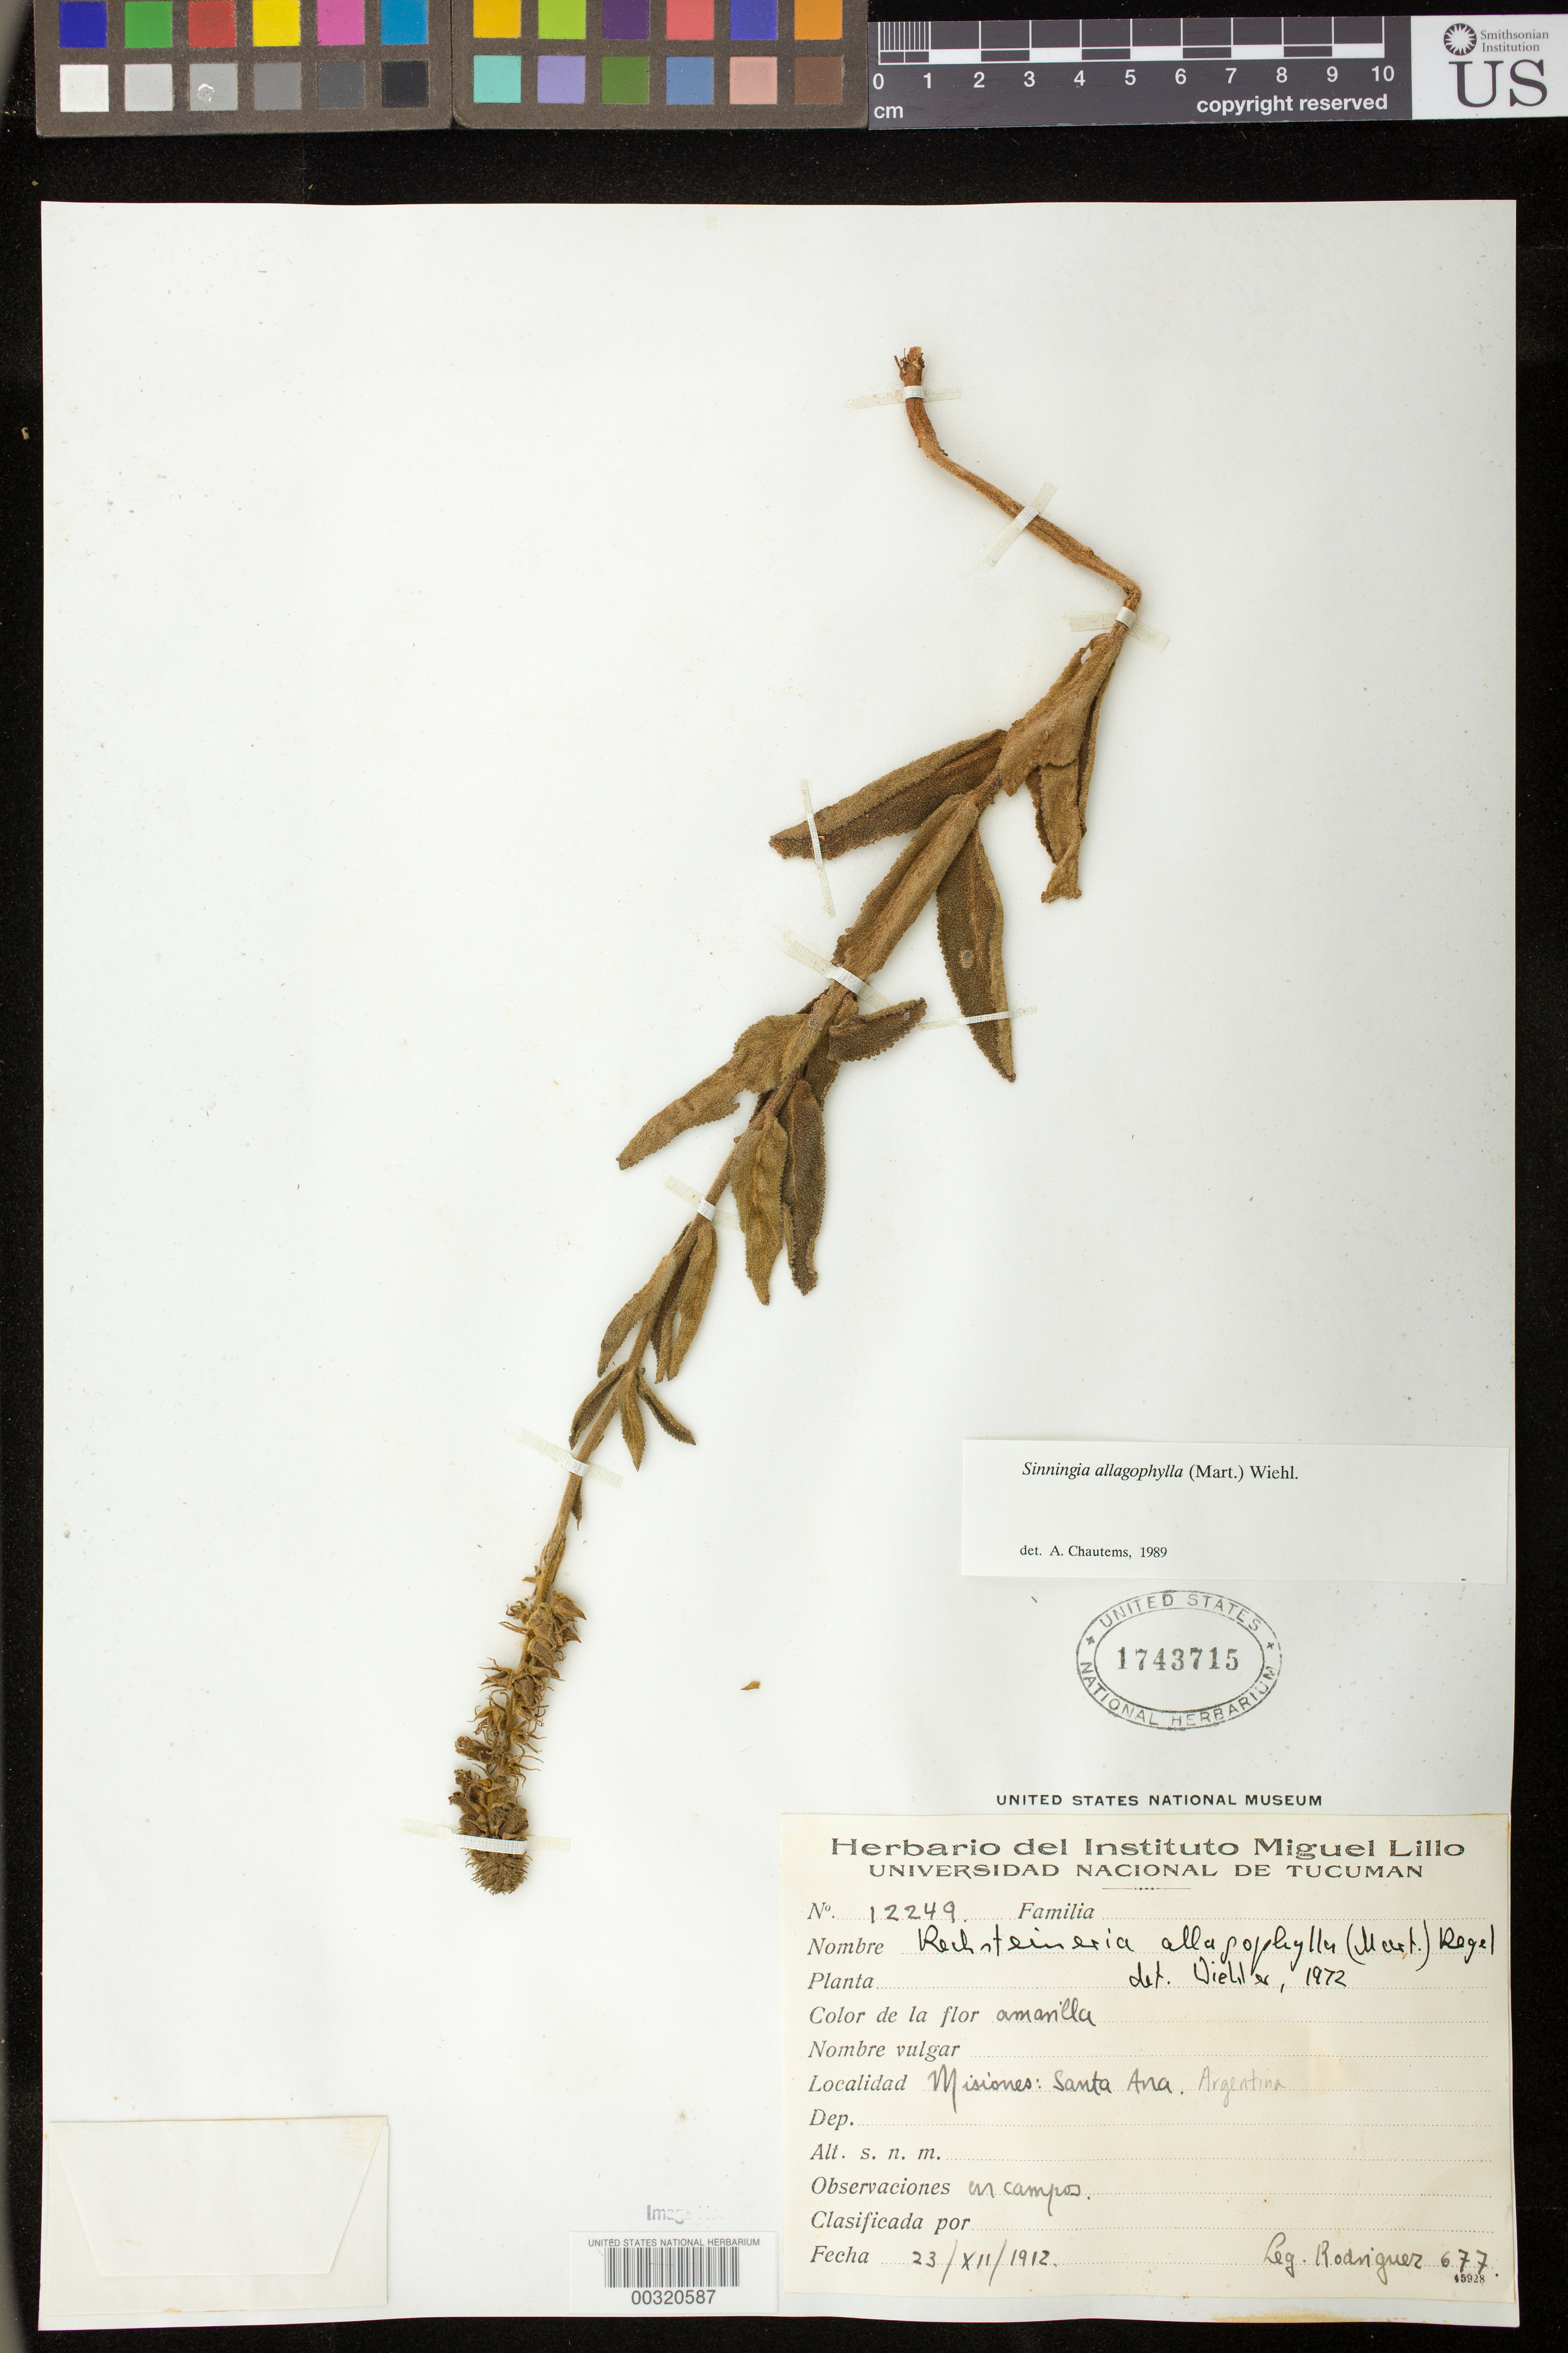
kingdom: Plantae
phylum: Tracheophyta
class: Magnoliopsida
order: Lamiales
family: Gesneriaceae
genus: Sinningia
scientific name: Sinningia allagophylla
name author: (Mart.) Wiehler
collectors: D. Rodriguez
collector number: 677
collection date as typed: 23 Dec 1912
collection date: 1912-12-23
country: Argentina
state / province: Misiones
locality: Santa Ana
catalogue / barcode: US 1743715